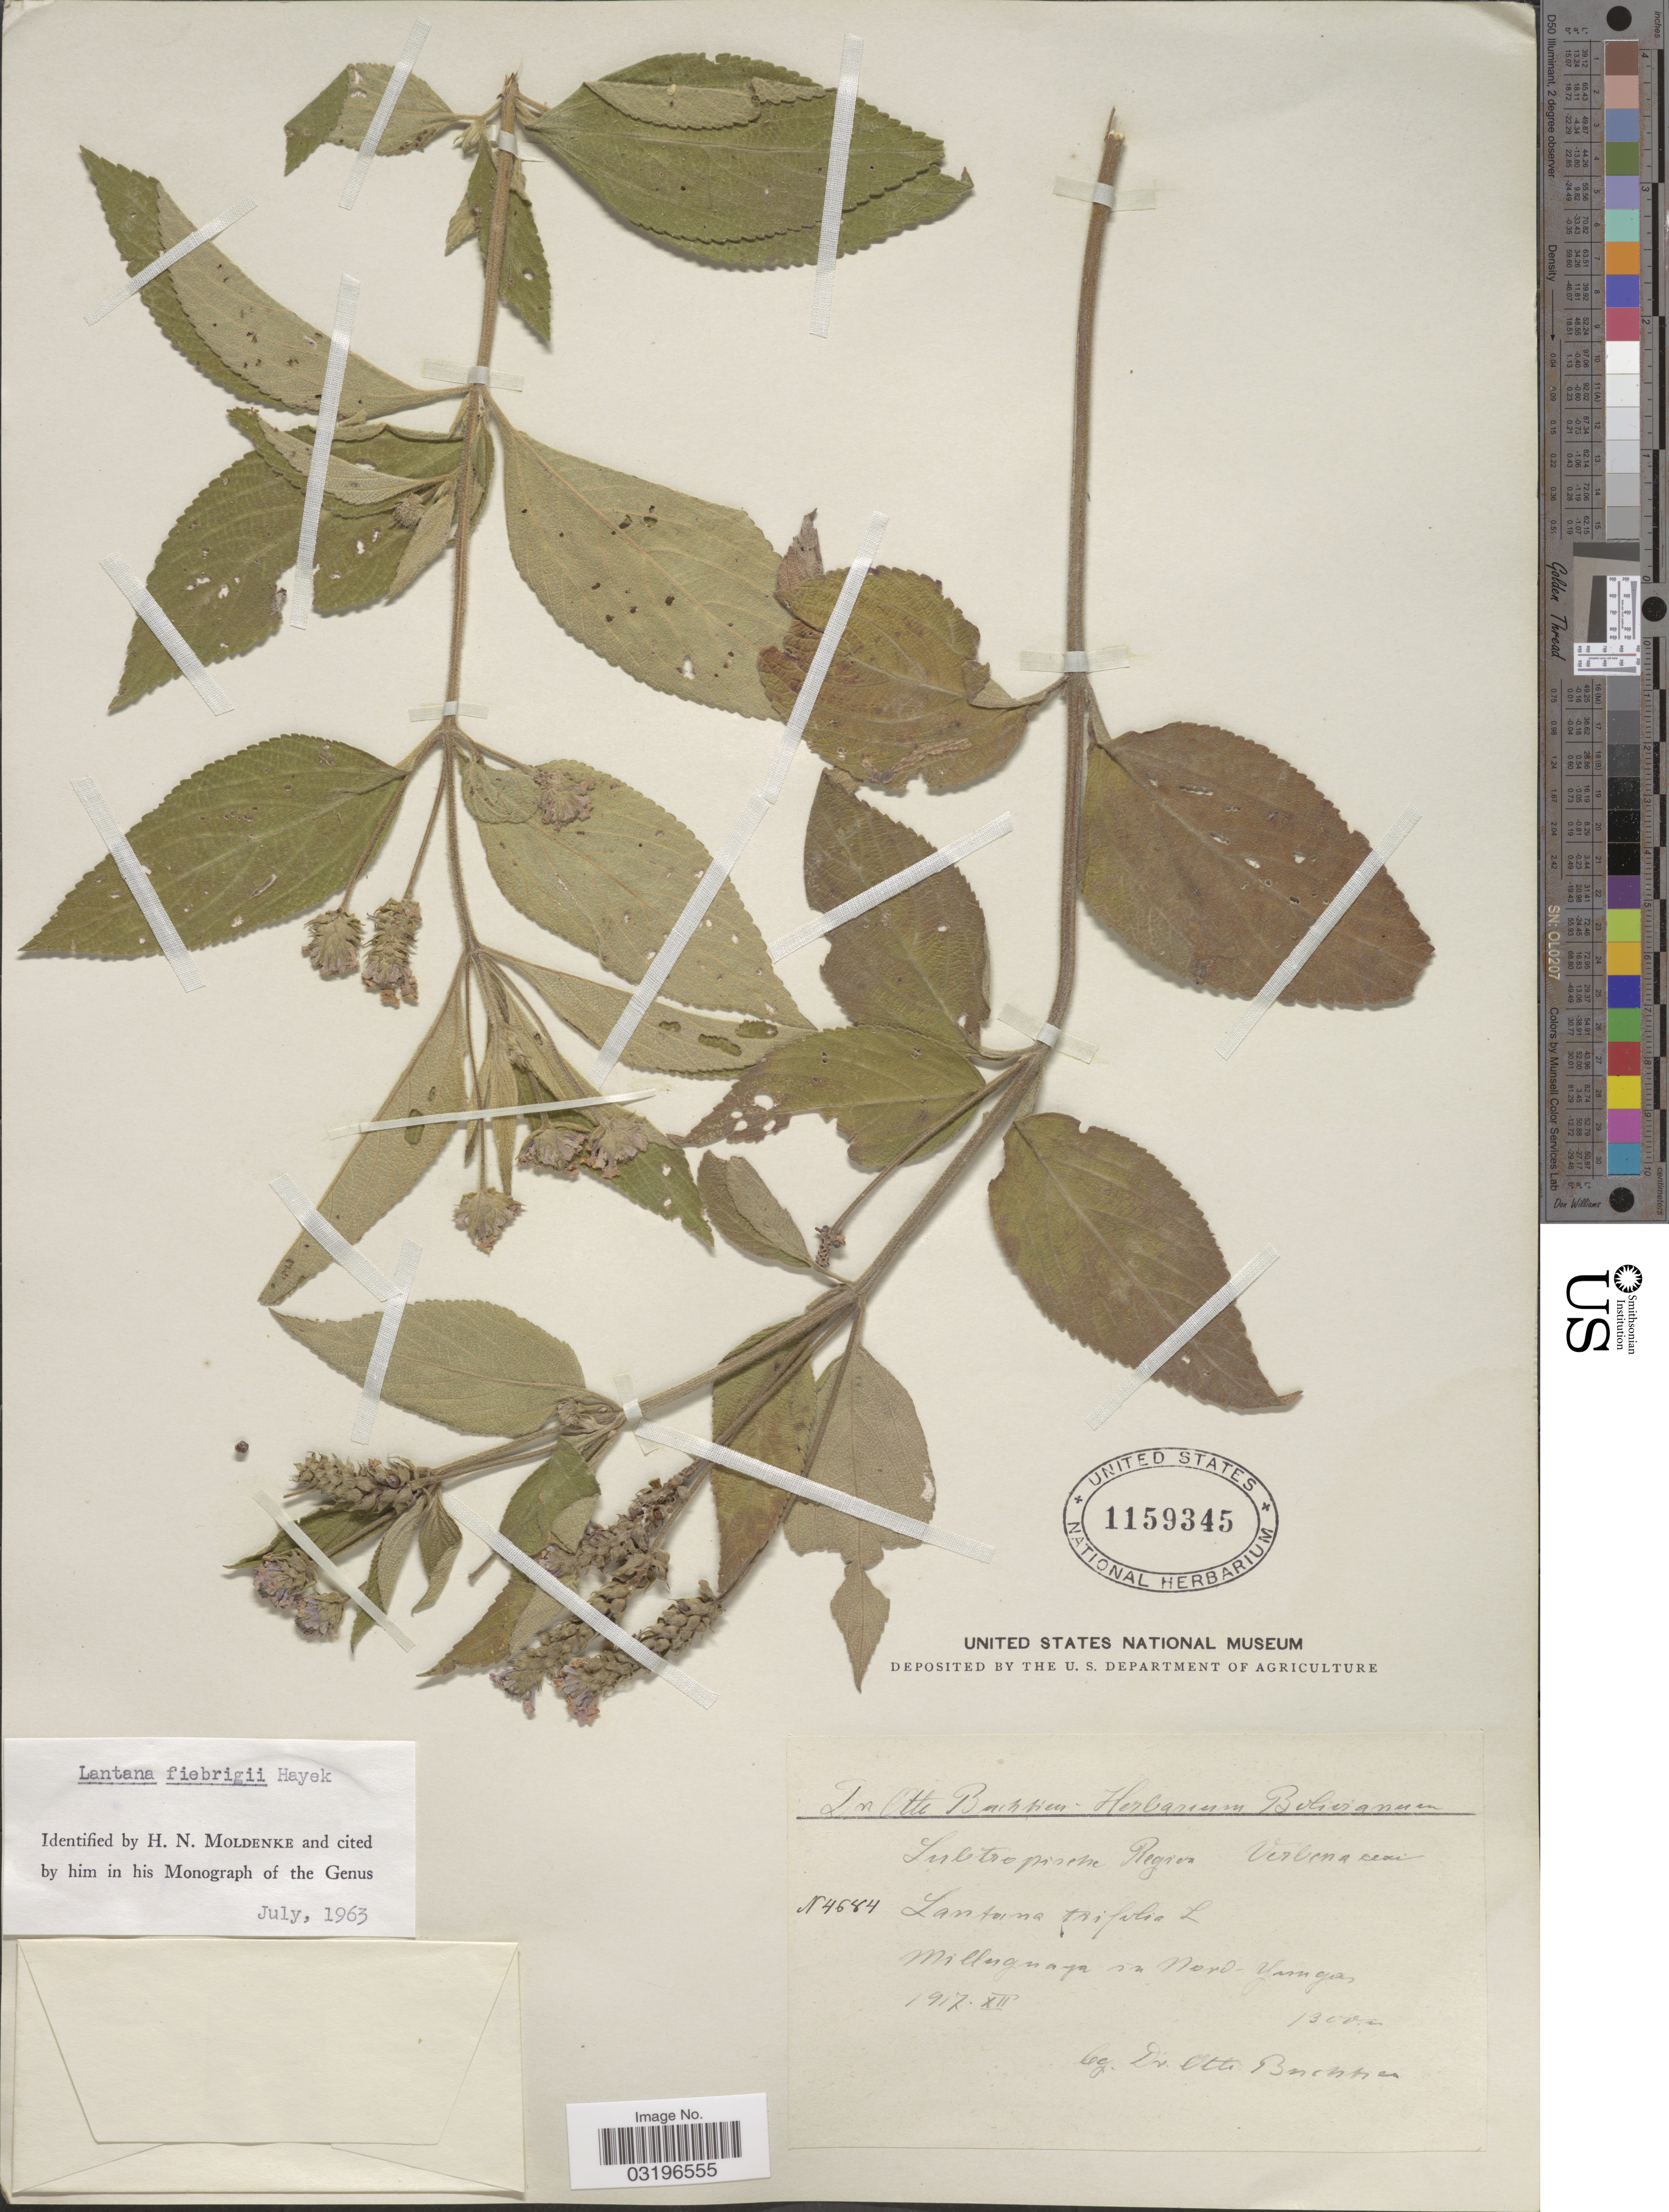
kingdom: Plantae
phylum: Tracheophyta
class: Magnoliopsida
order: Lamiales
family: Verbenaceae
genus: Lantana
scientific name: Lantana fiebrigii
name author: Hayek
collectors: O. Buchtien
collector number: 4684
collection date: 1917-12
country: Bolivia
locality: Milluguaya in Nord-Yungas.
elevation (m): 1300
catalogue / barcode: US 1159345